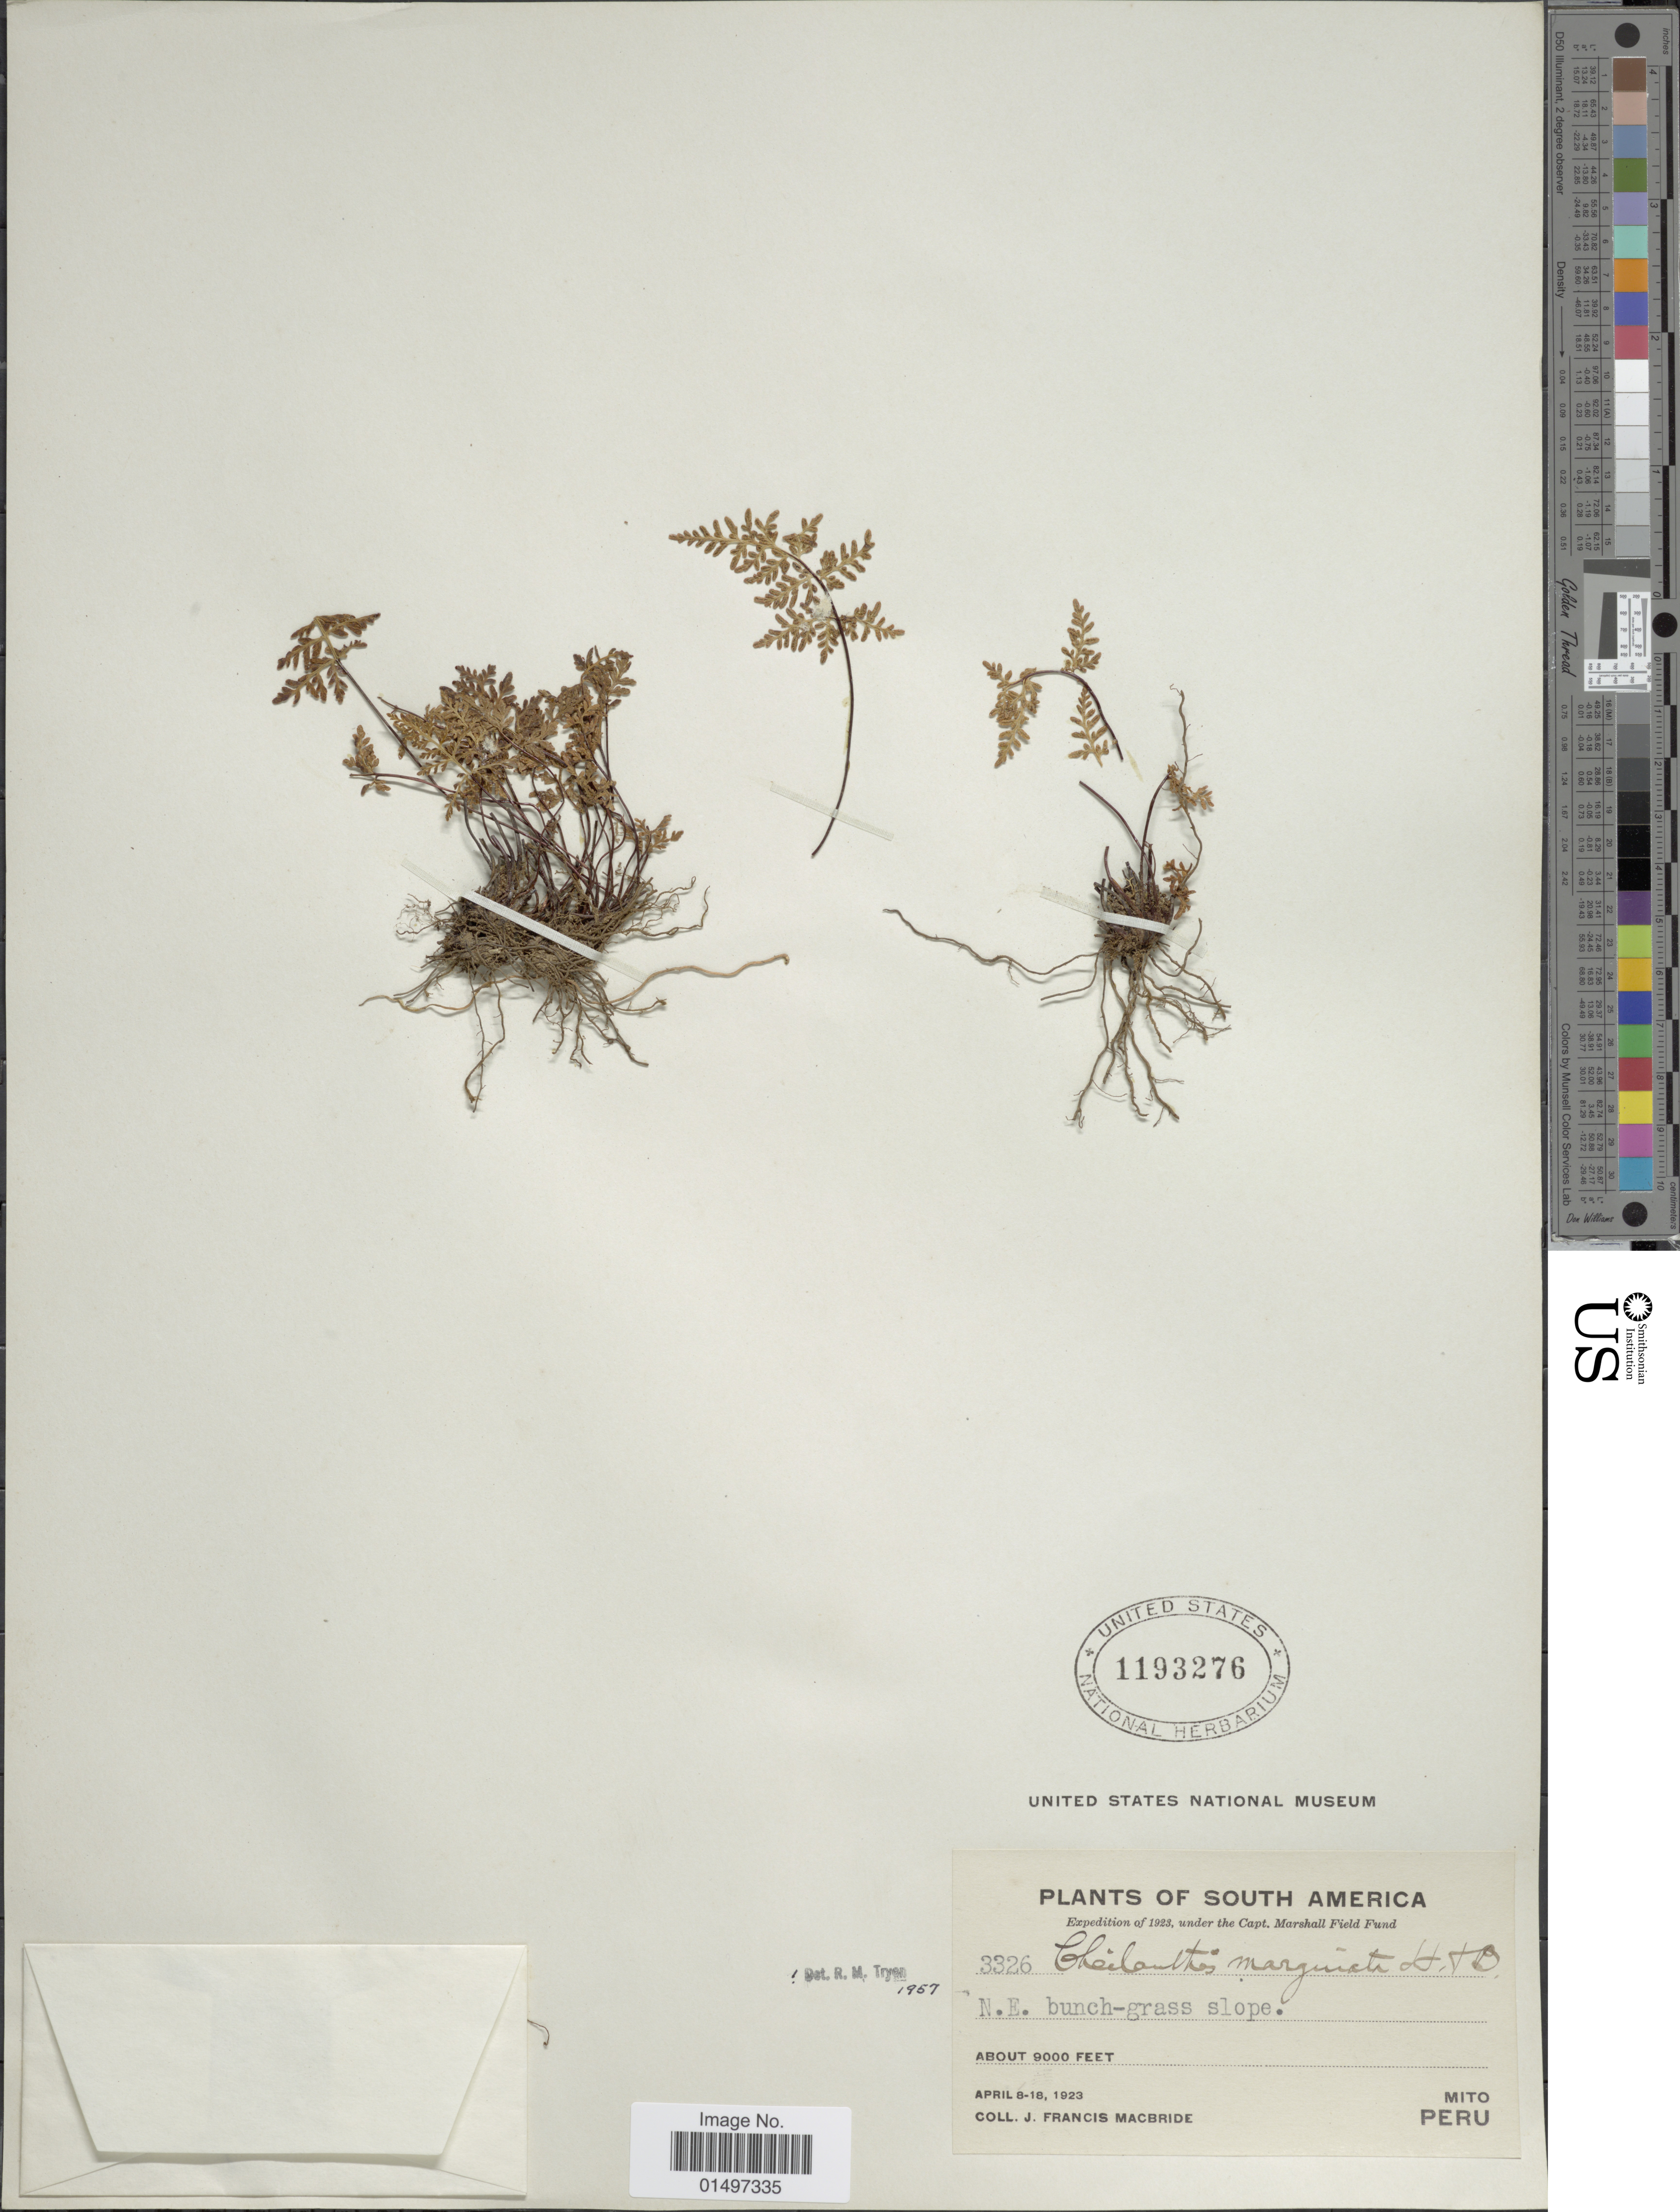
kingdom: Plantae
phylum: Tracheophyta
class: Polypodiopsida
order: Polypodiales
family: Pteridaceae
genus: Gaga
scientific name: Gaga marginata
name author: (Kunth) Fay W. Li & Windham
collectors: J. F. Macbride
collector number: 3326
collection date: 1923-04-08/1923-04-18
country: Peru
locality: Mito. N. E. bunch-grass slope.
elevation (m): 2743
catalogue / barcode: US 1193276